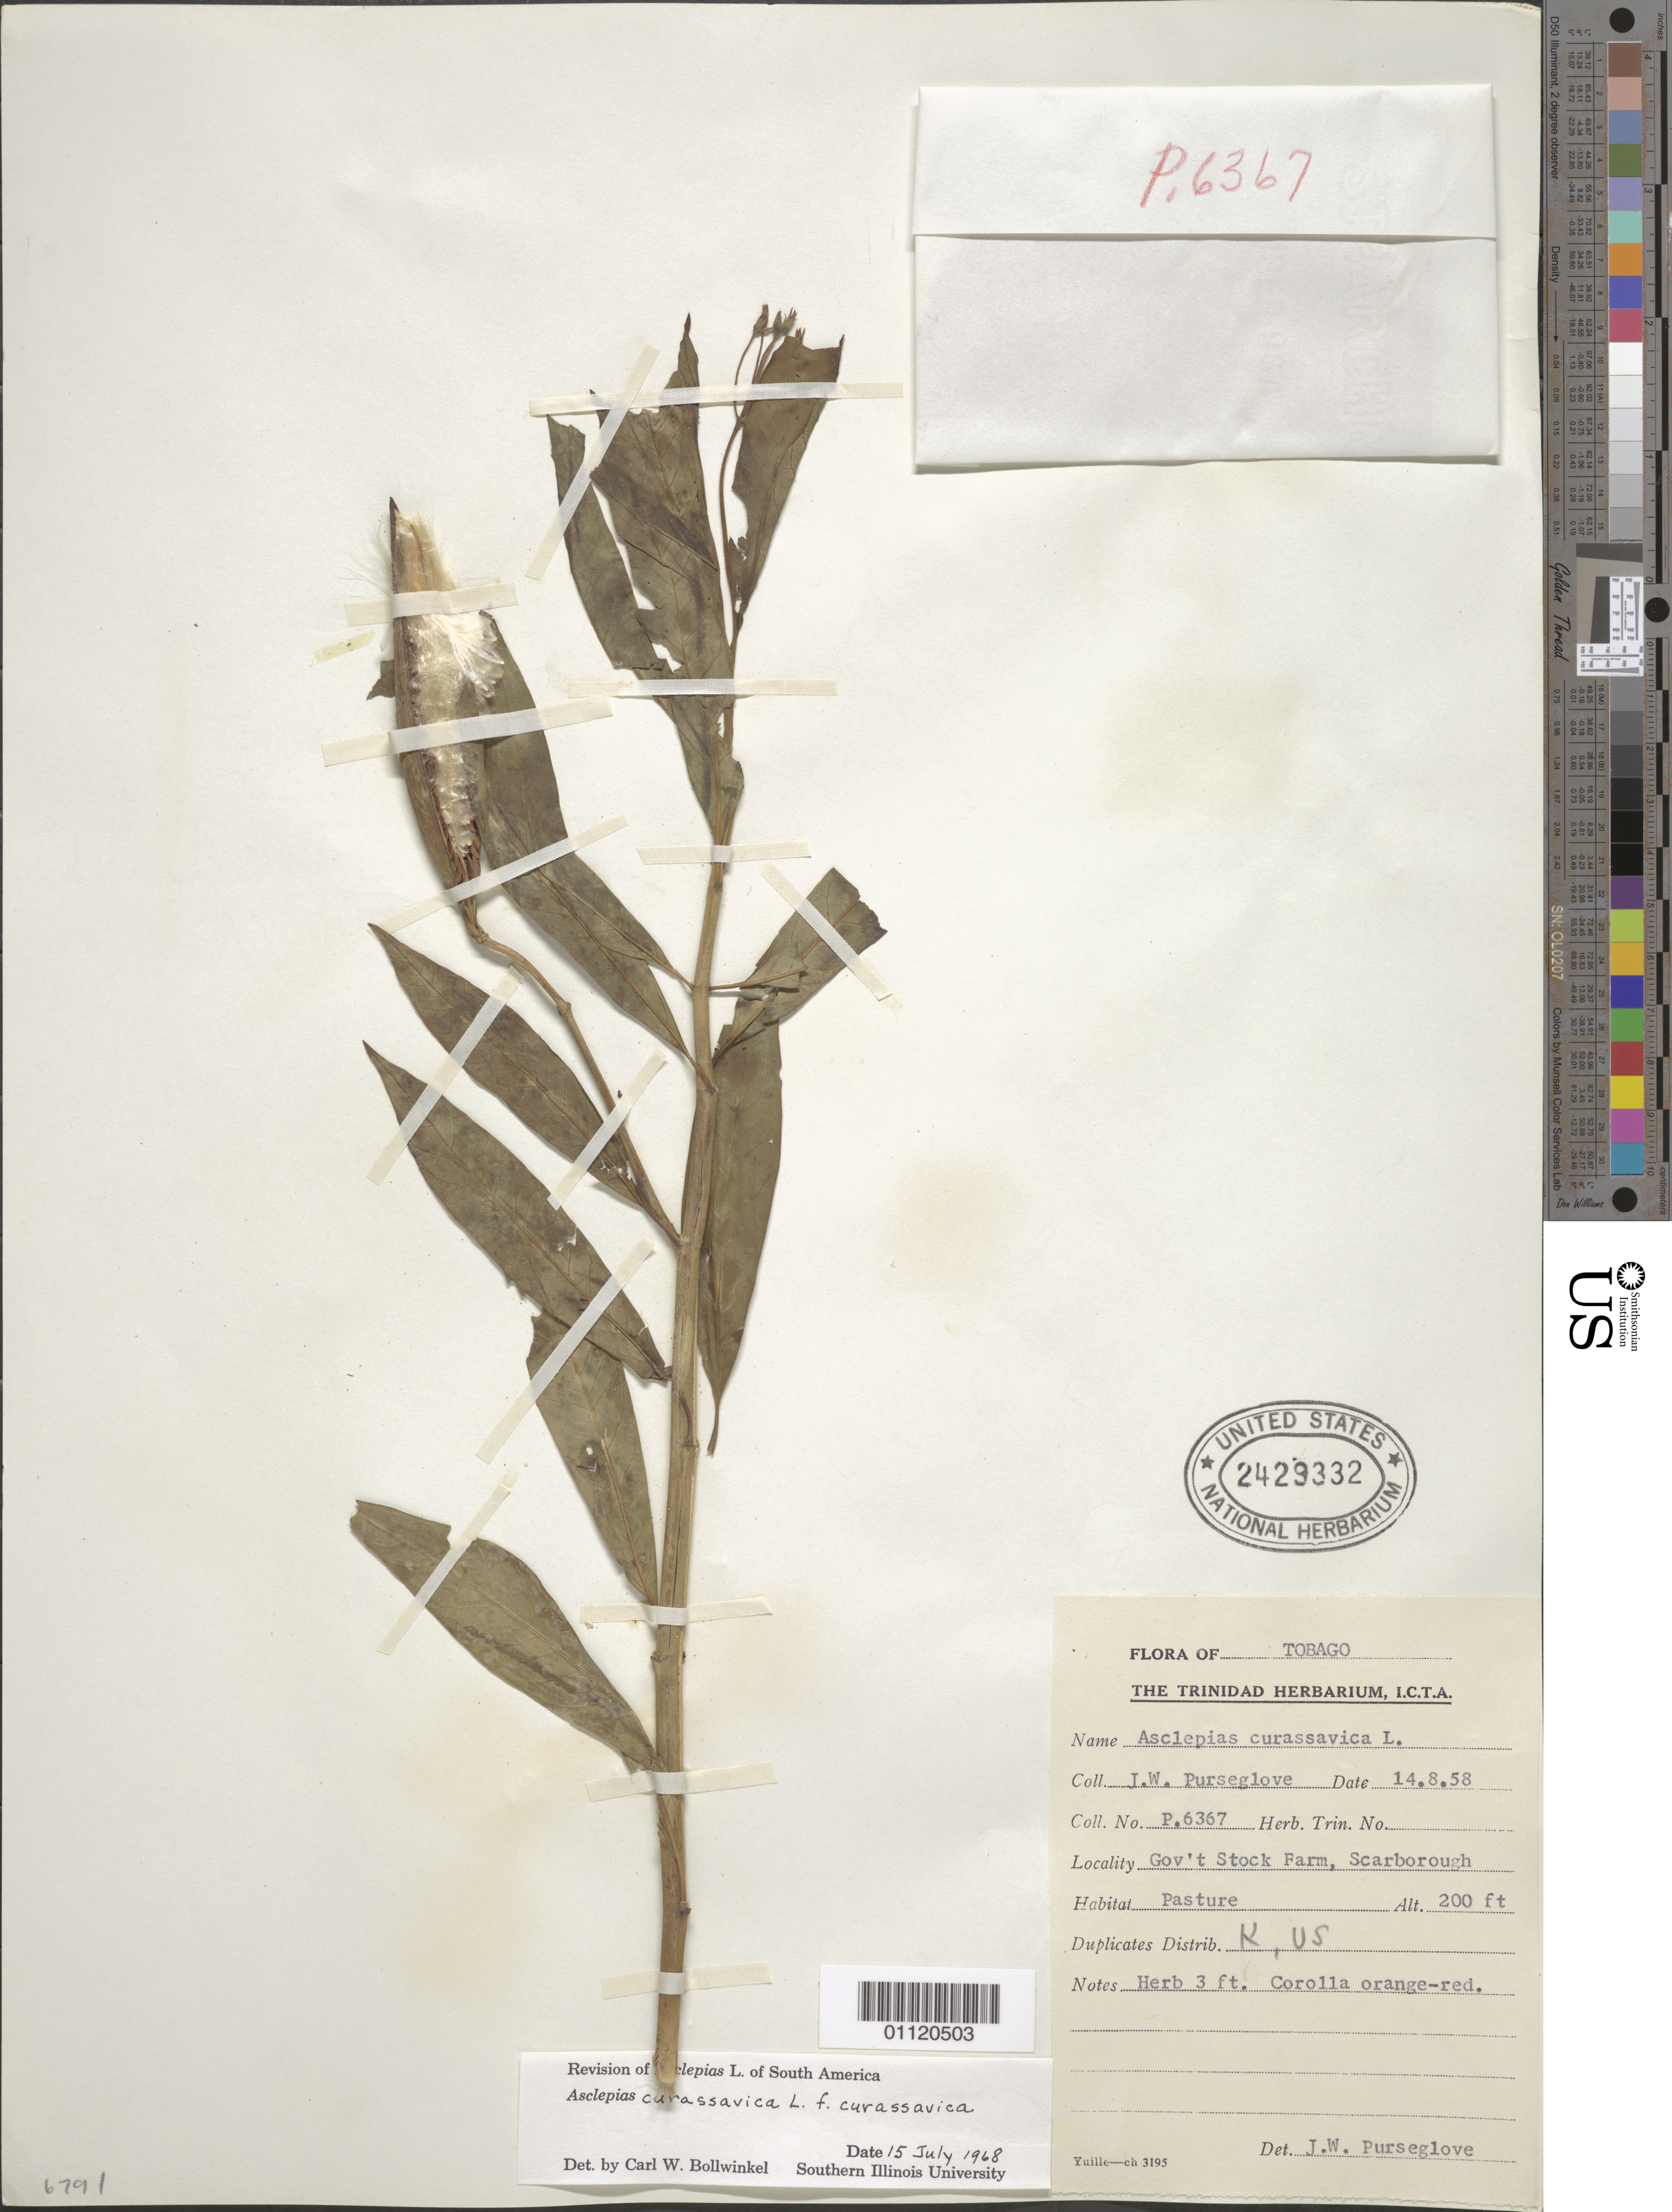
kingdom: Plantae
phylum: Tracheophyta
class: Magnoliopsida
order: Gentianales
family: Apocynaceae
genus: Asclepias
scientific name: Asclepias curassavica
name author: L.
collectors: J. Purseglove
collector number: P.6367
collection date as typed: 14 Aug 1958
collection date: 1958-08-14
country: Trinidad and Tobago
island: Tobago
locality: Gov't Stock Farm, Scarborough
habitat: pasture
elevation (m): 61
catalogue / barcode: US 2429332